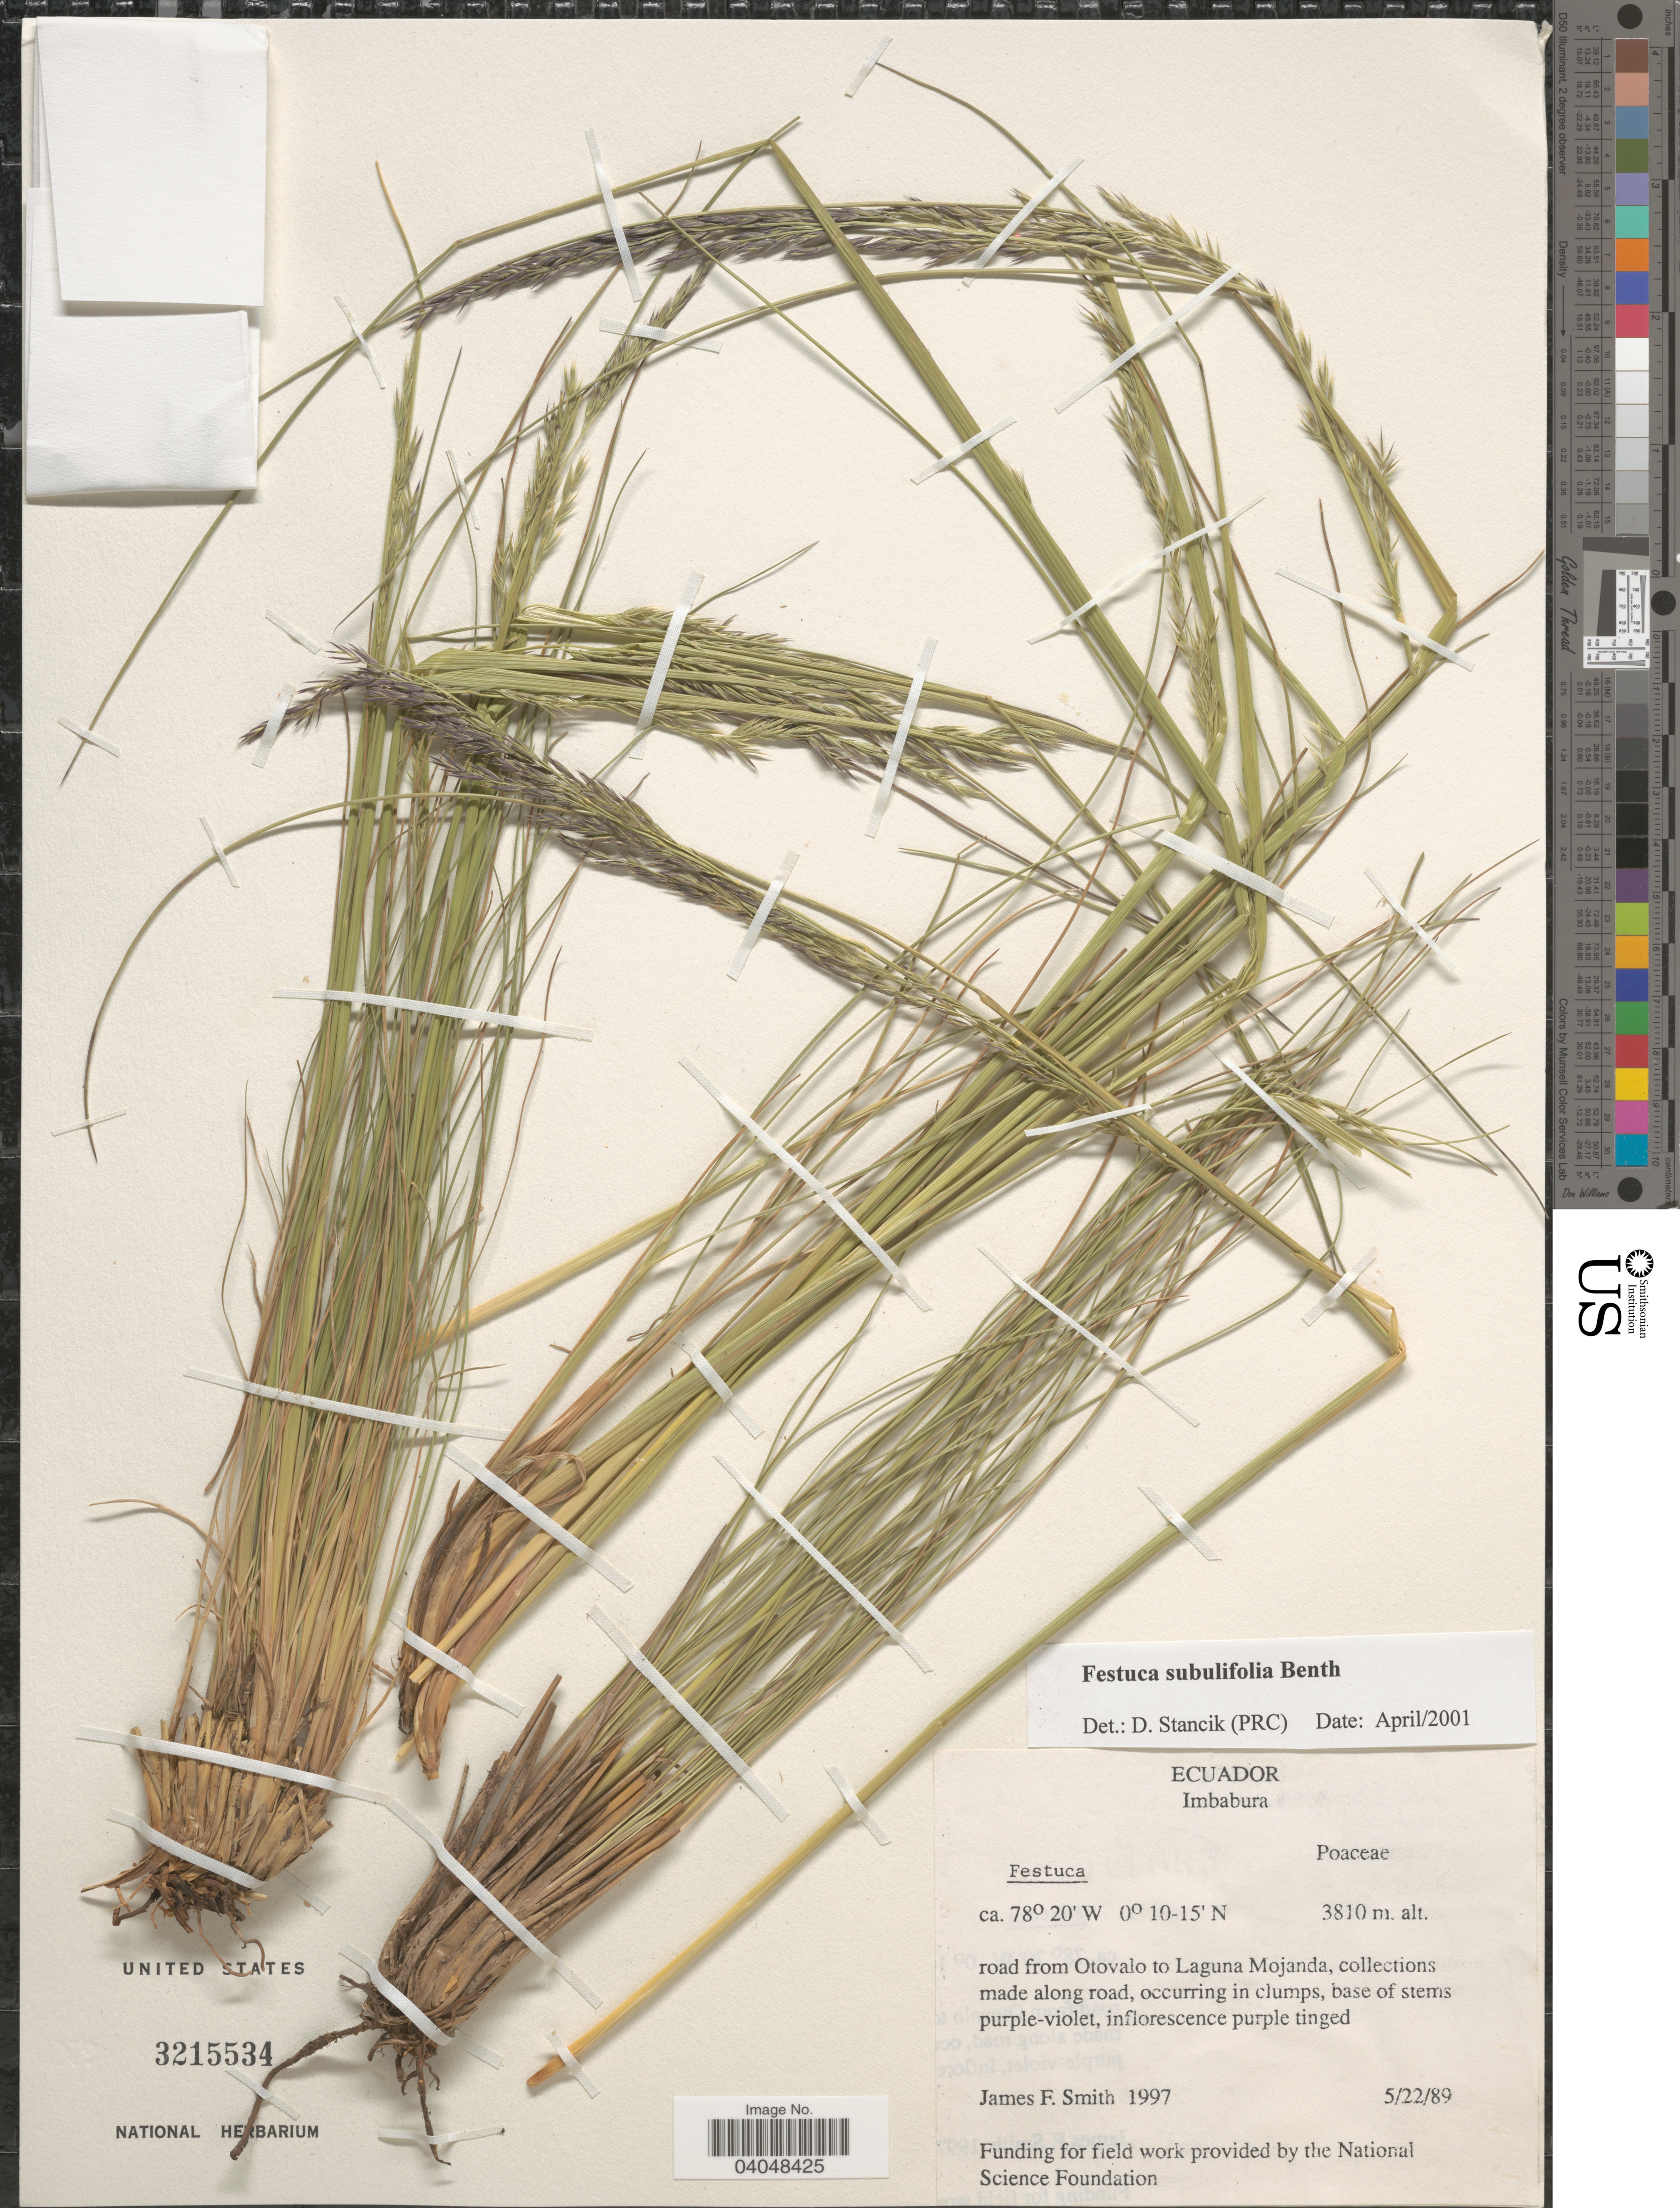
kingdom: Plantae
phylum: Tracheophyta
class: Liliopsida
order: Poales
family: Poaceae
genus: Festuca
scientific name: Festuca subulifolia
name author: Benth.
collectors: J. F. Smith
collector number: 1997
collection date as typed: Transcribed d/m/y: 22/5/89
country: Ecuador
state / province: Imbabura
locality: Road from Otovalo to Laguna Mojanda.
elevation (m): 3810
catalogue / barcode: US 3215534